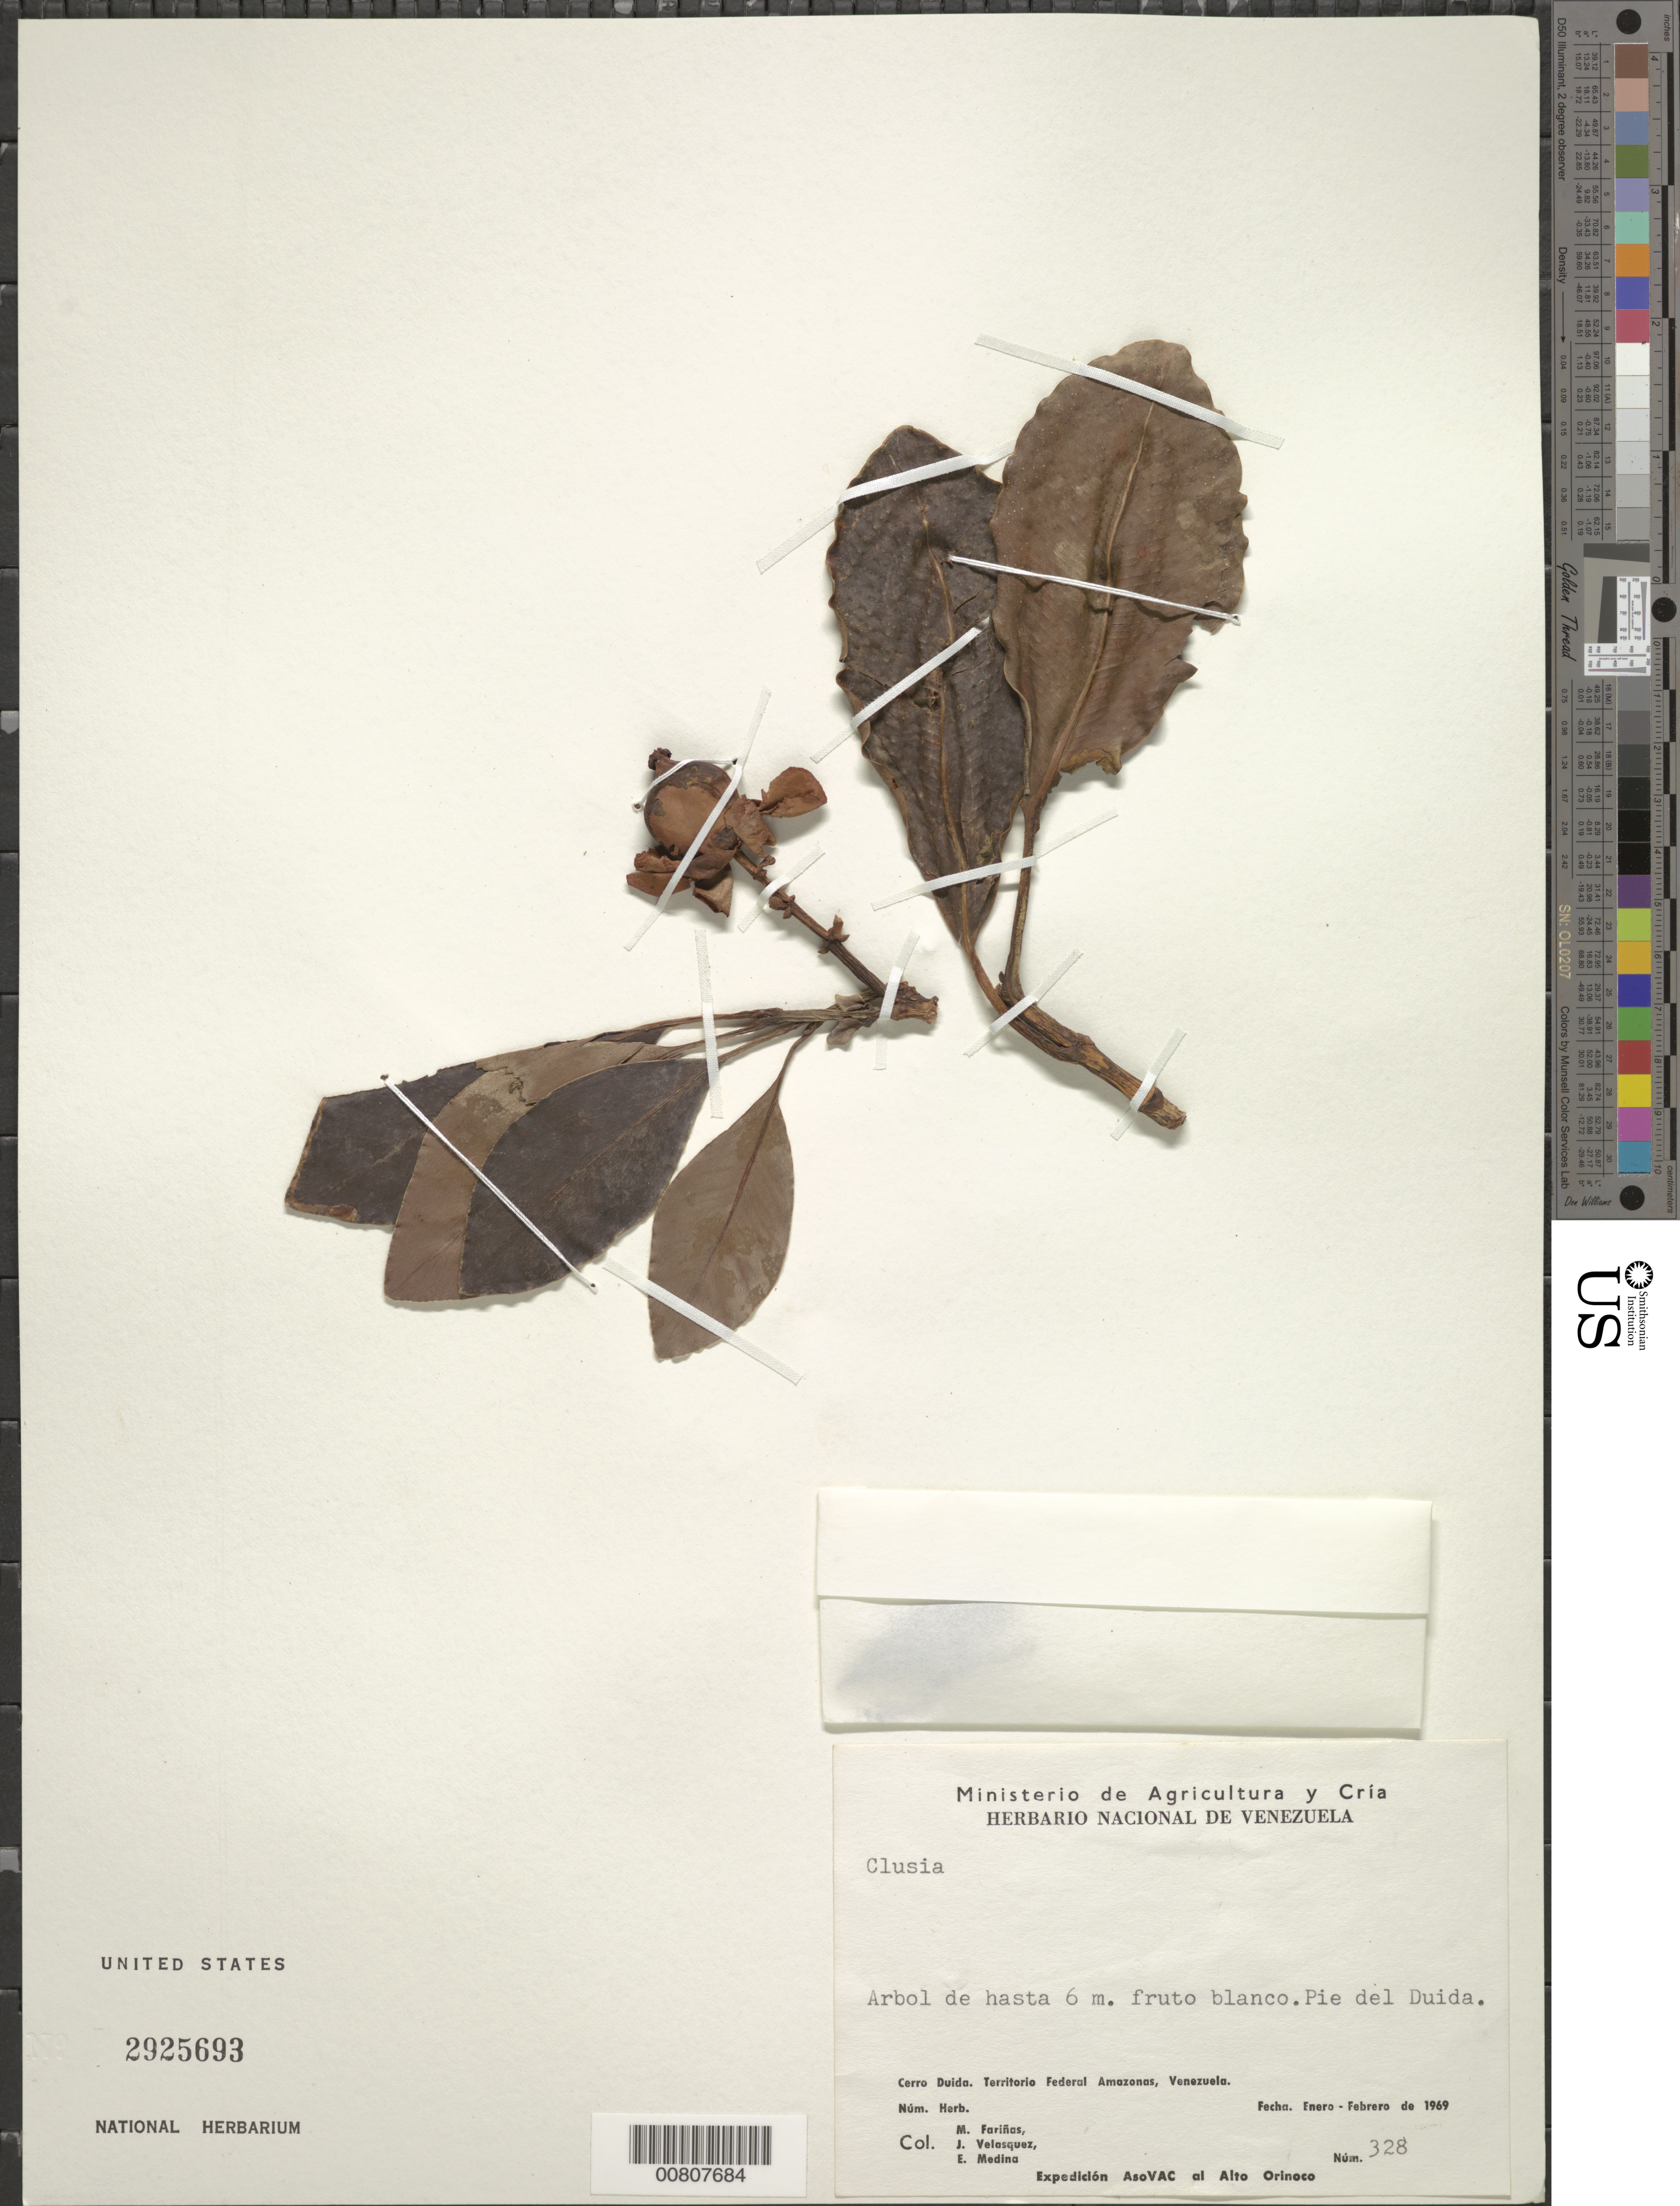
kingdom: Plantae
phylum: Tracheophyta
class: Magnoliopsida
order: Malpighiales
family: Clusiaceae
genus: Clusia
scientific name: Clusia sp.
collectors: M. Fariñas, J. Velasquez & E. Medina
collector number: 328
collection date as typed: Jan-69 to Feb-69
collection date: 1969-01/1969-02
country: Venezuela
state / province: Amazonas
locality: Cerro Duida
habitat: Pie del Duida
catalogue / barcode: US 2925693